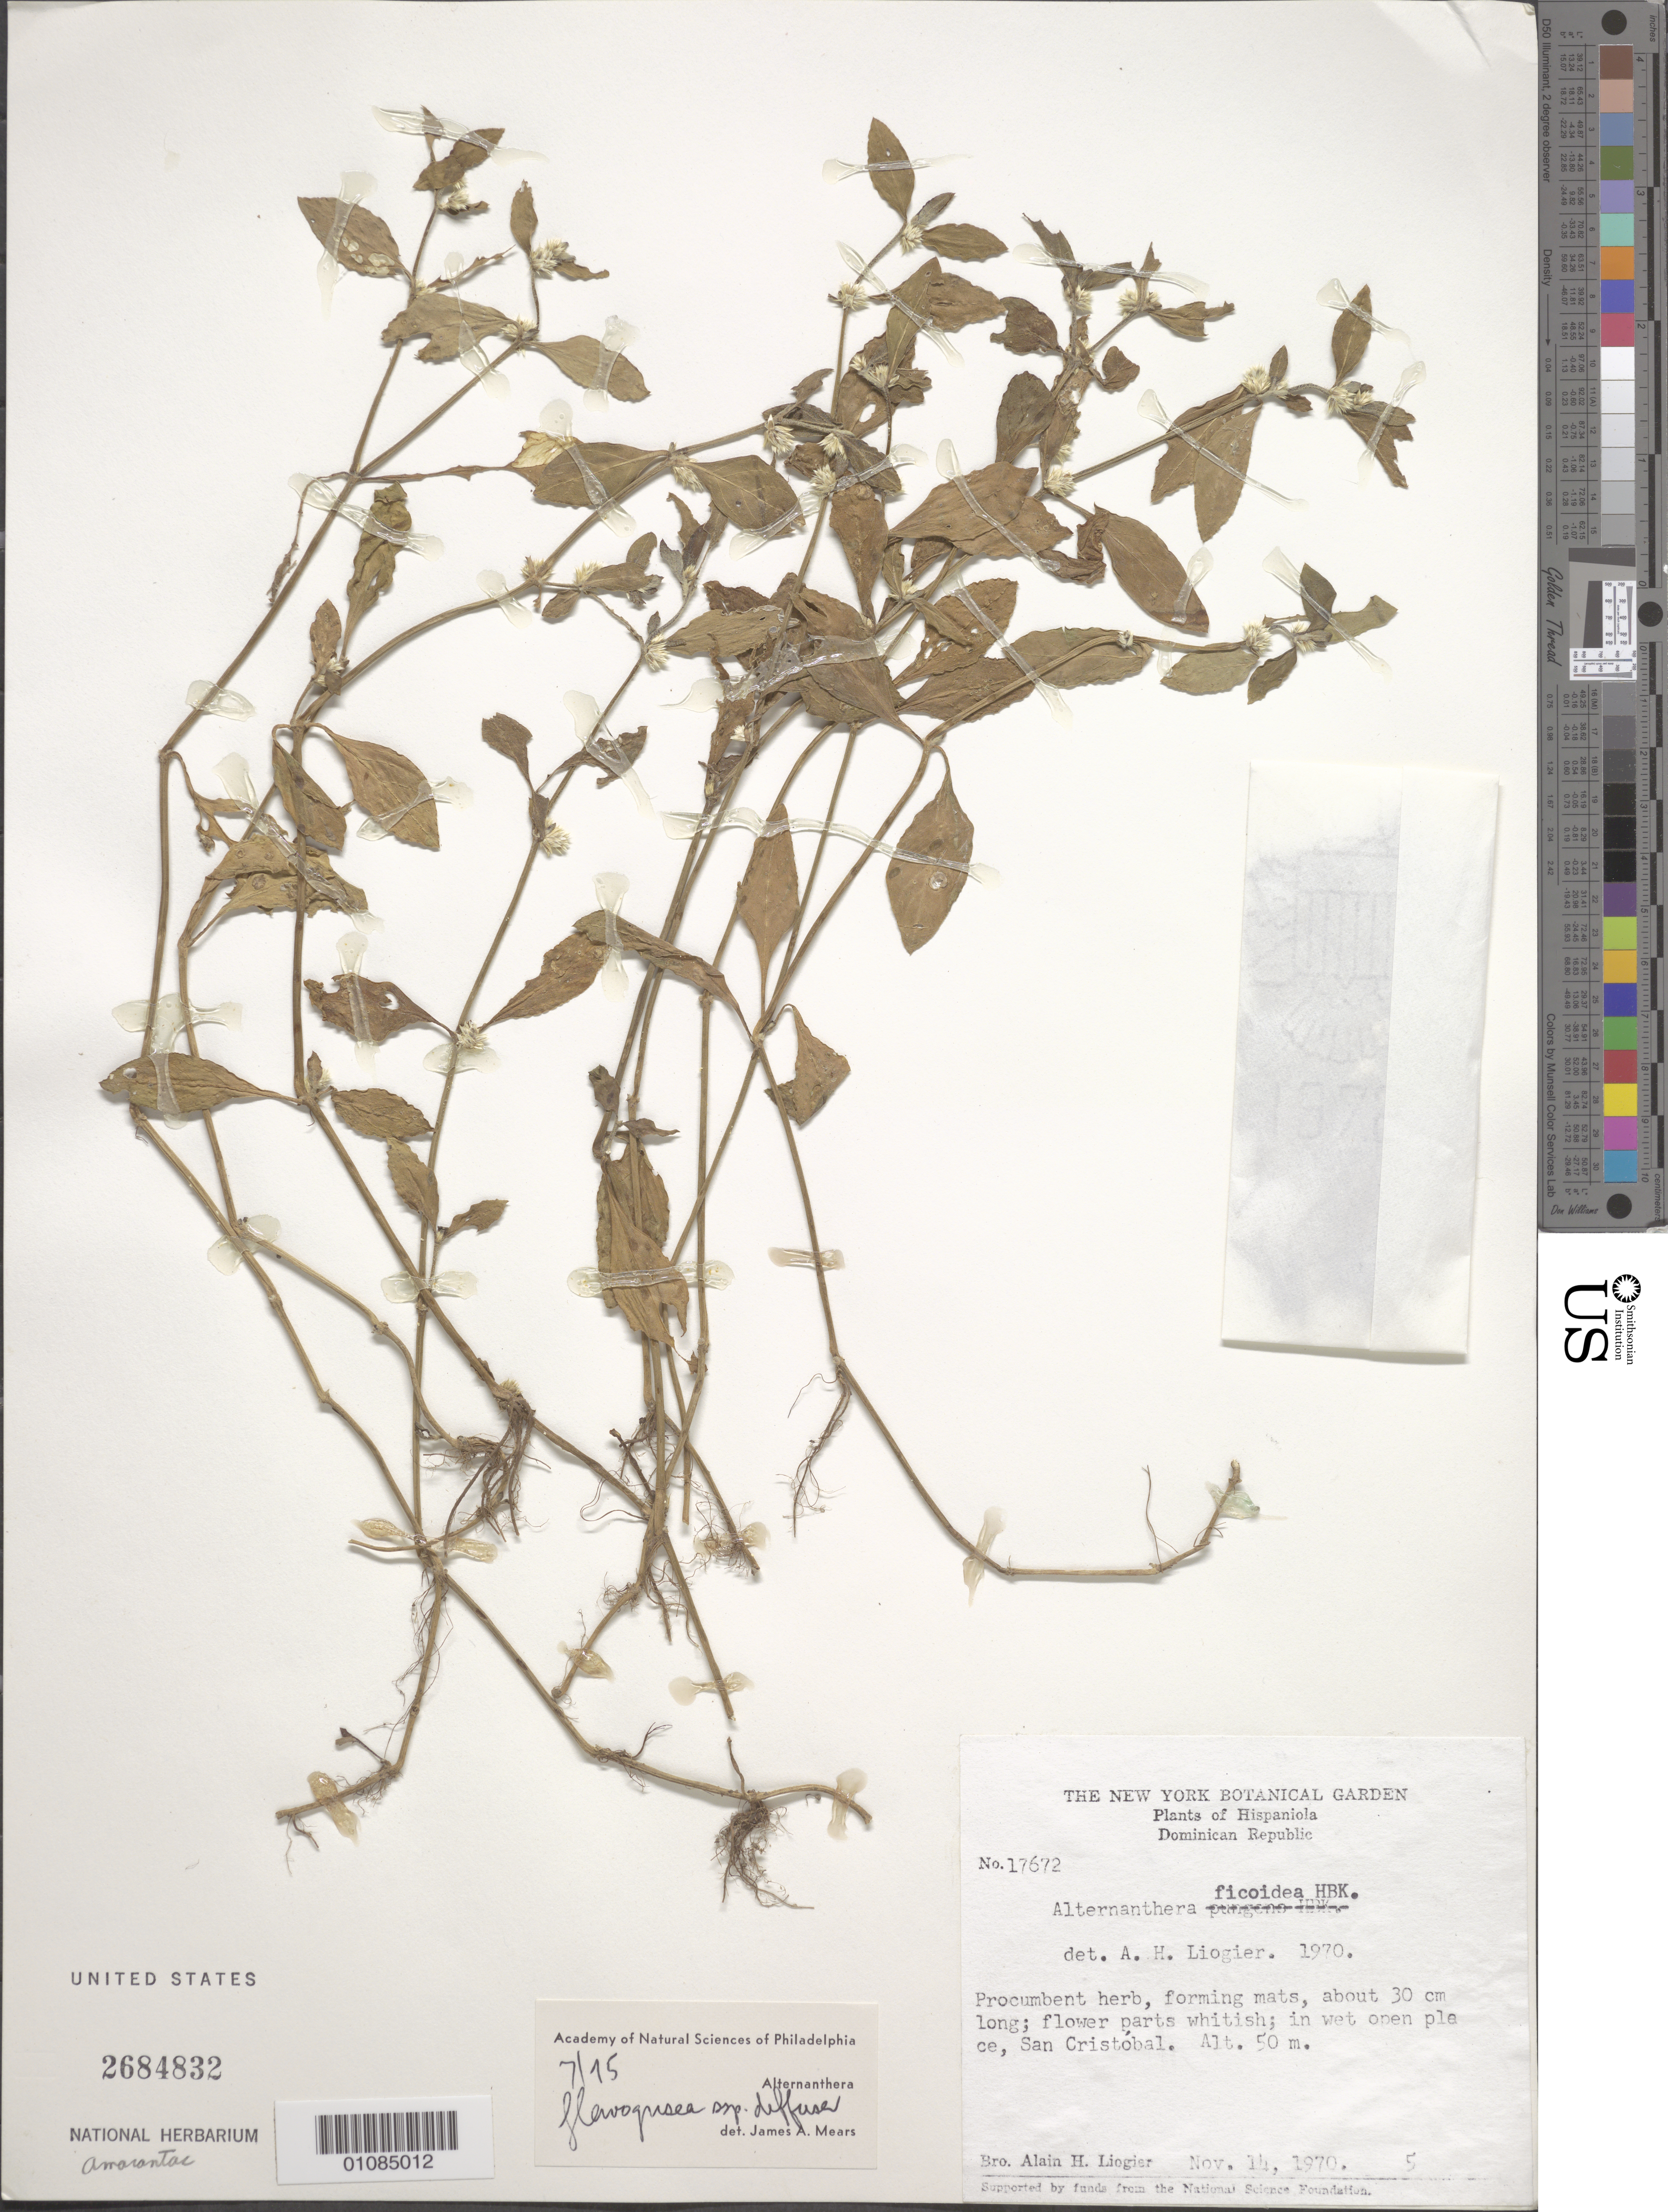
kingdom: Plantae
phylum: Tracheophyta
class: Magnoliopsida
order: Caryophyllales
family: Amaranthaceae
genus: Alternanthera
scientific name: Alternanthera flavogrisea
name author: Urb.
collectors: A. H. Liogier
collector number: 17672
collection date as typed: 14 Nov 1970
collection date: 1970-11-14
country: Dominican Republic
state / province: San Cristóbal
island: Hispaniola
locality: San Cristobal.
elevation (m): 50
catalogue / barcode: US 2684832